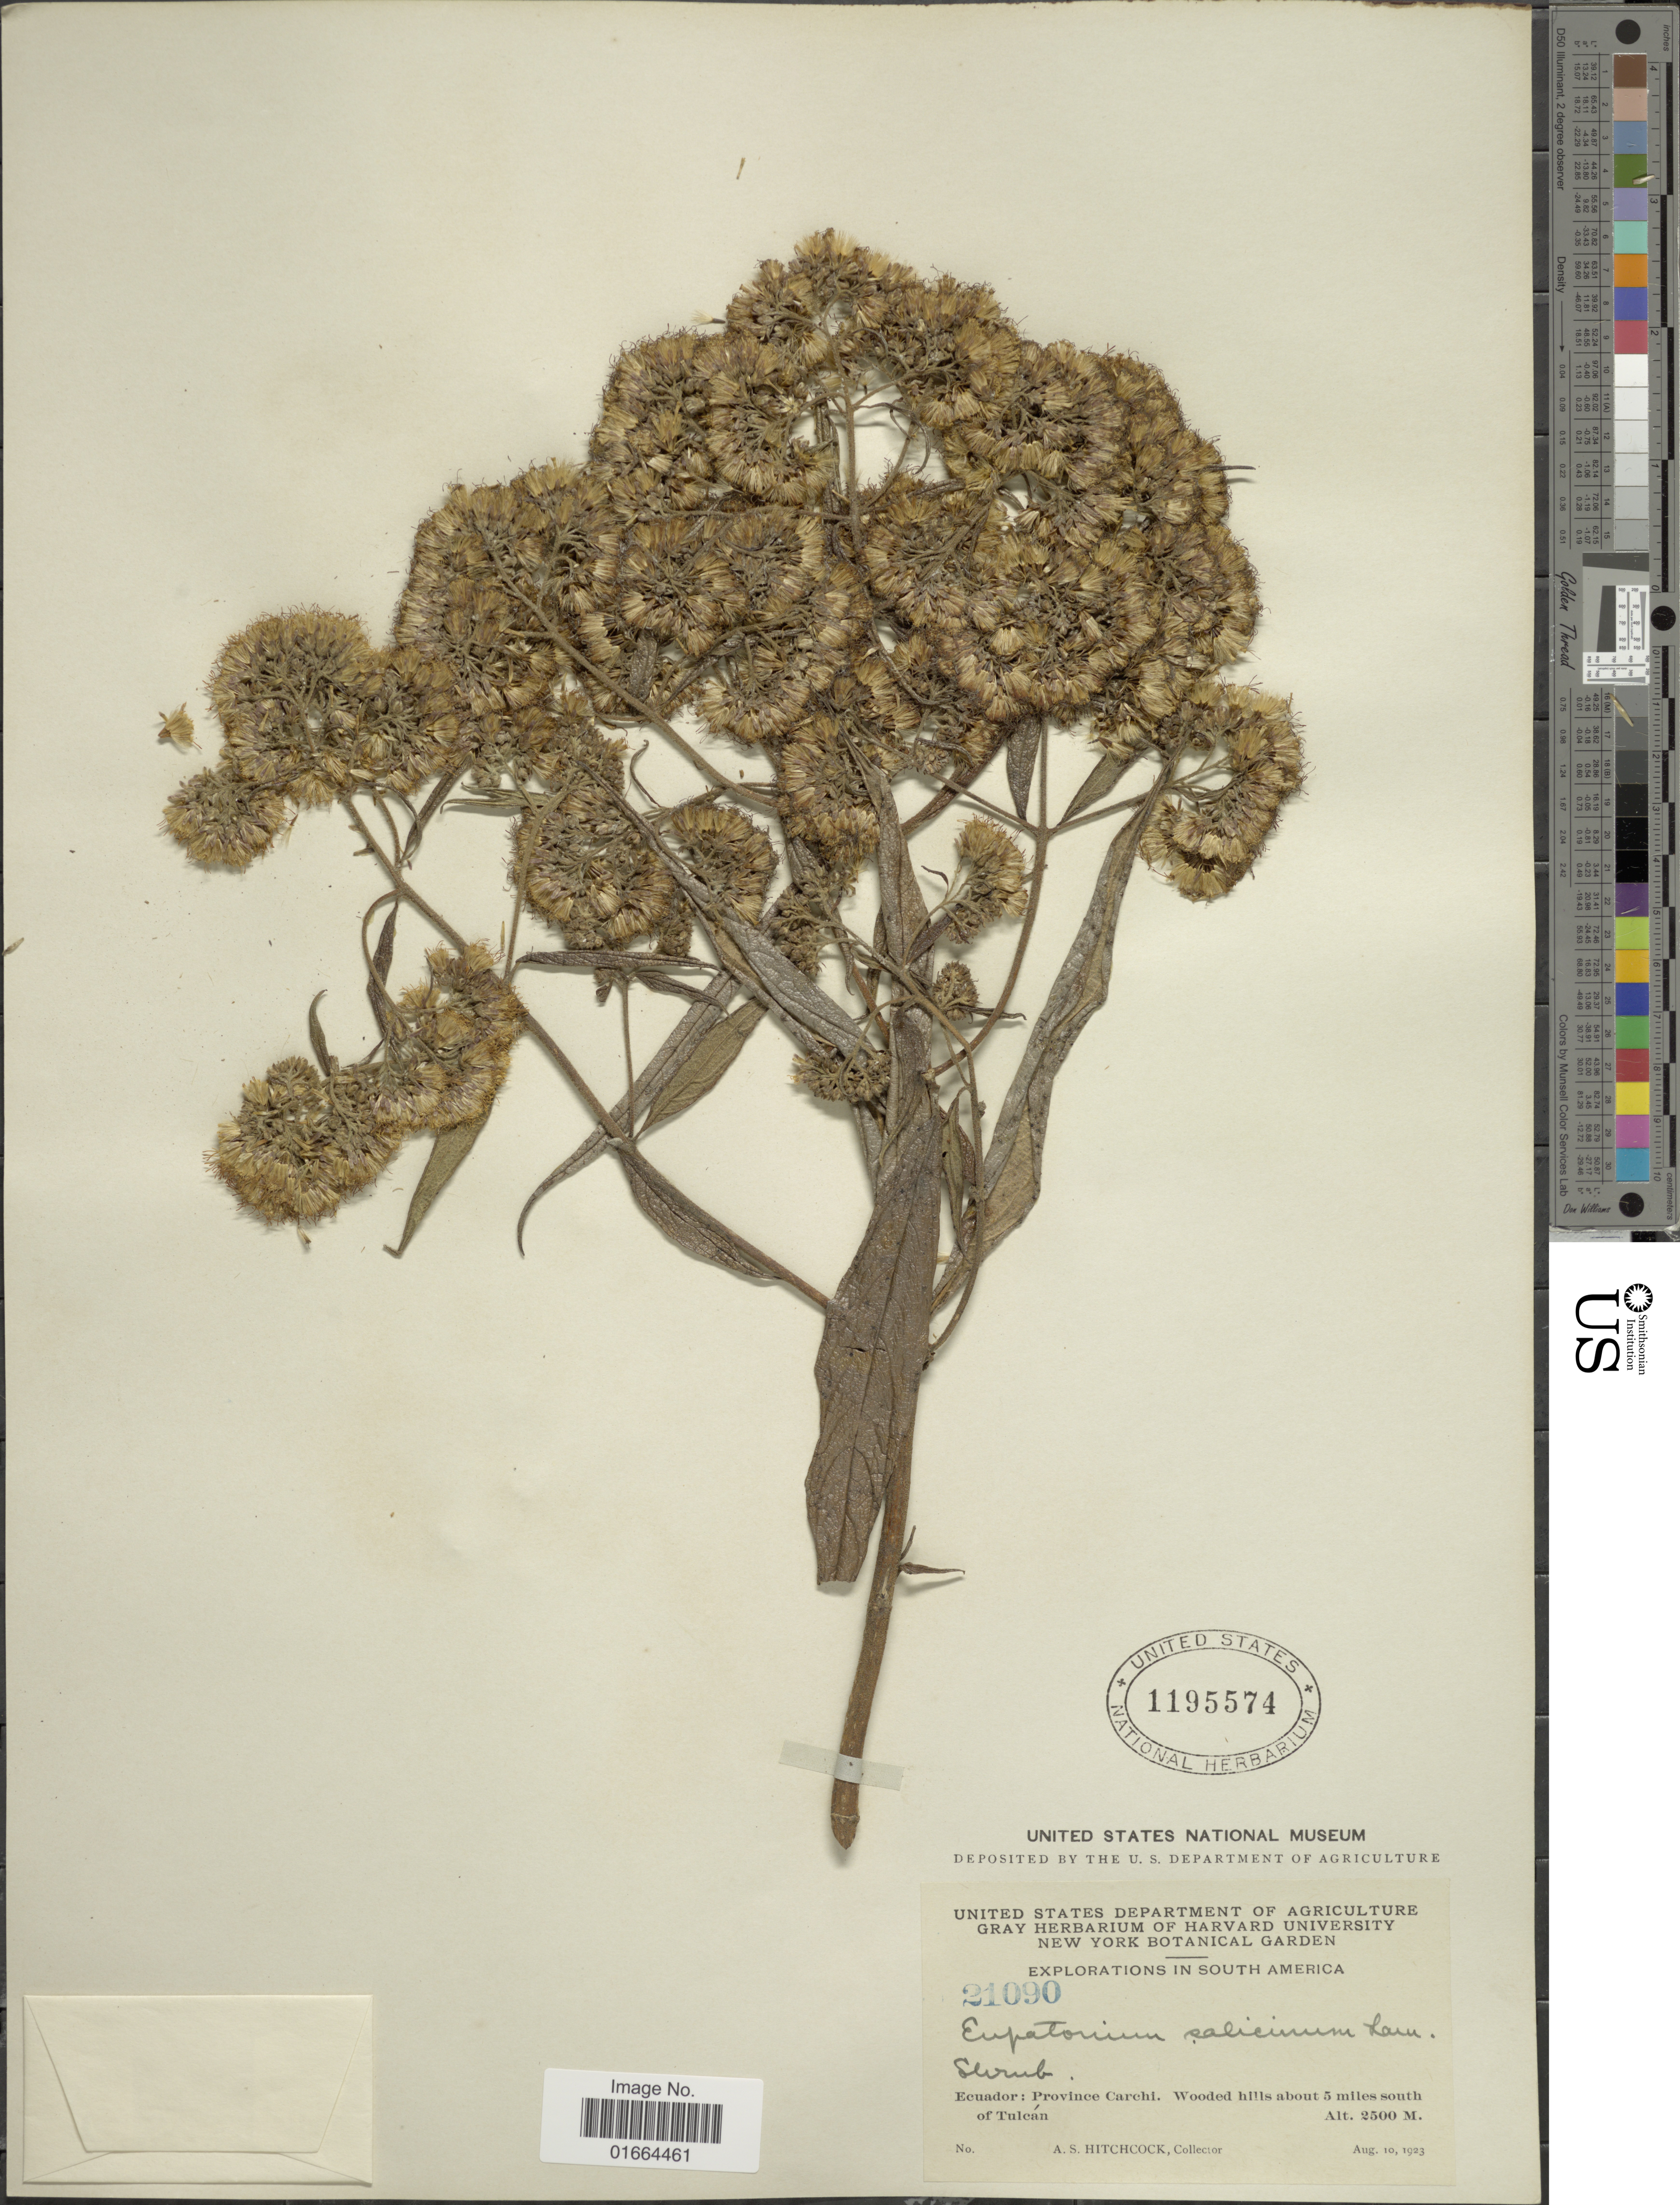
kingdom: Plantae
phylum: Tracheophyta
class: Magnoliopsida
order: Asterales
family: Asteraceae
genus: Badilloa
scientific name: Badilloa salicina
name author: (Lam.) R.M. King & H. Rob.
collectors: A. S. Hitchcock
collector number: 21090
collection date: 1923-08-10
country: Ecuador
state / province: Carchi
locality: Ecuador: Province Carchi, Wooded hills about 5 miles south of Tulcan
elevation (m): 2500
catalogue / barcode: US 1195574